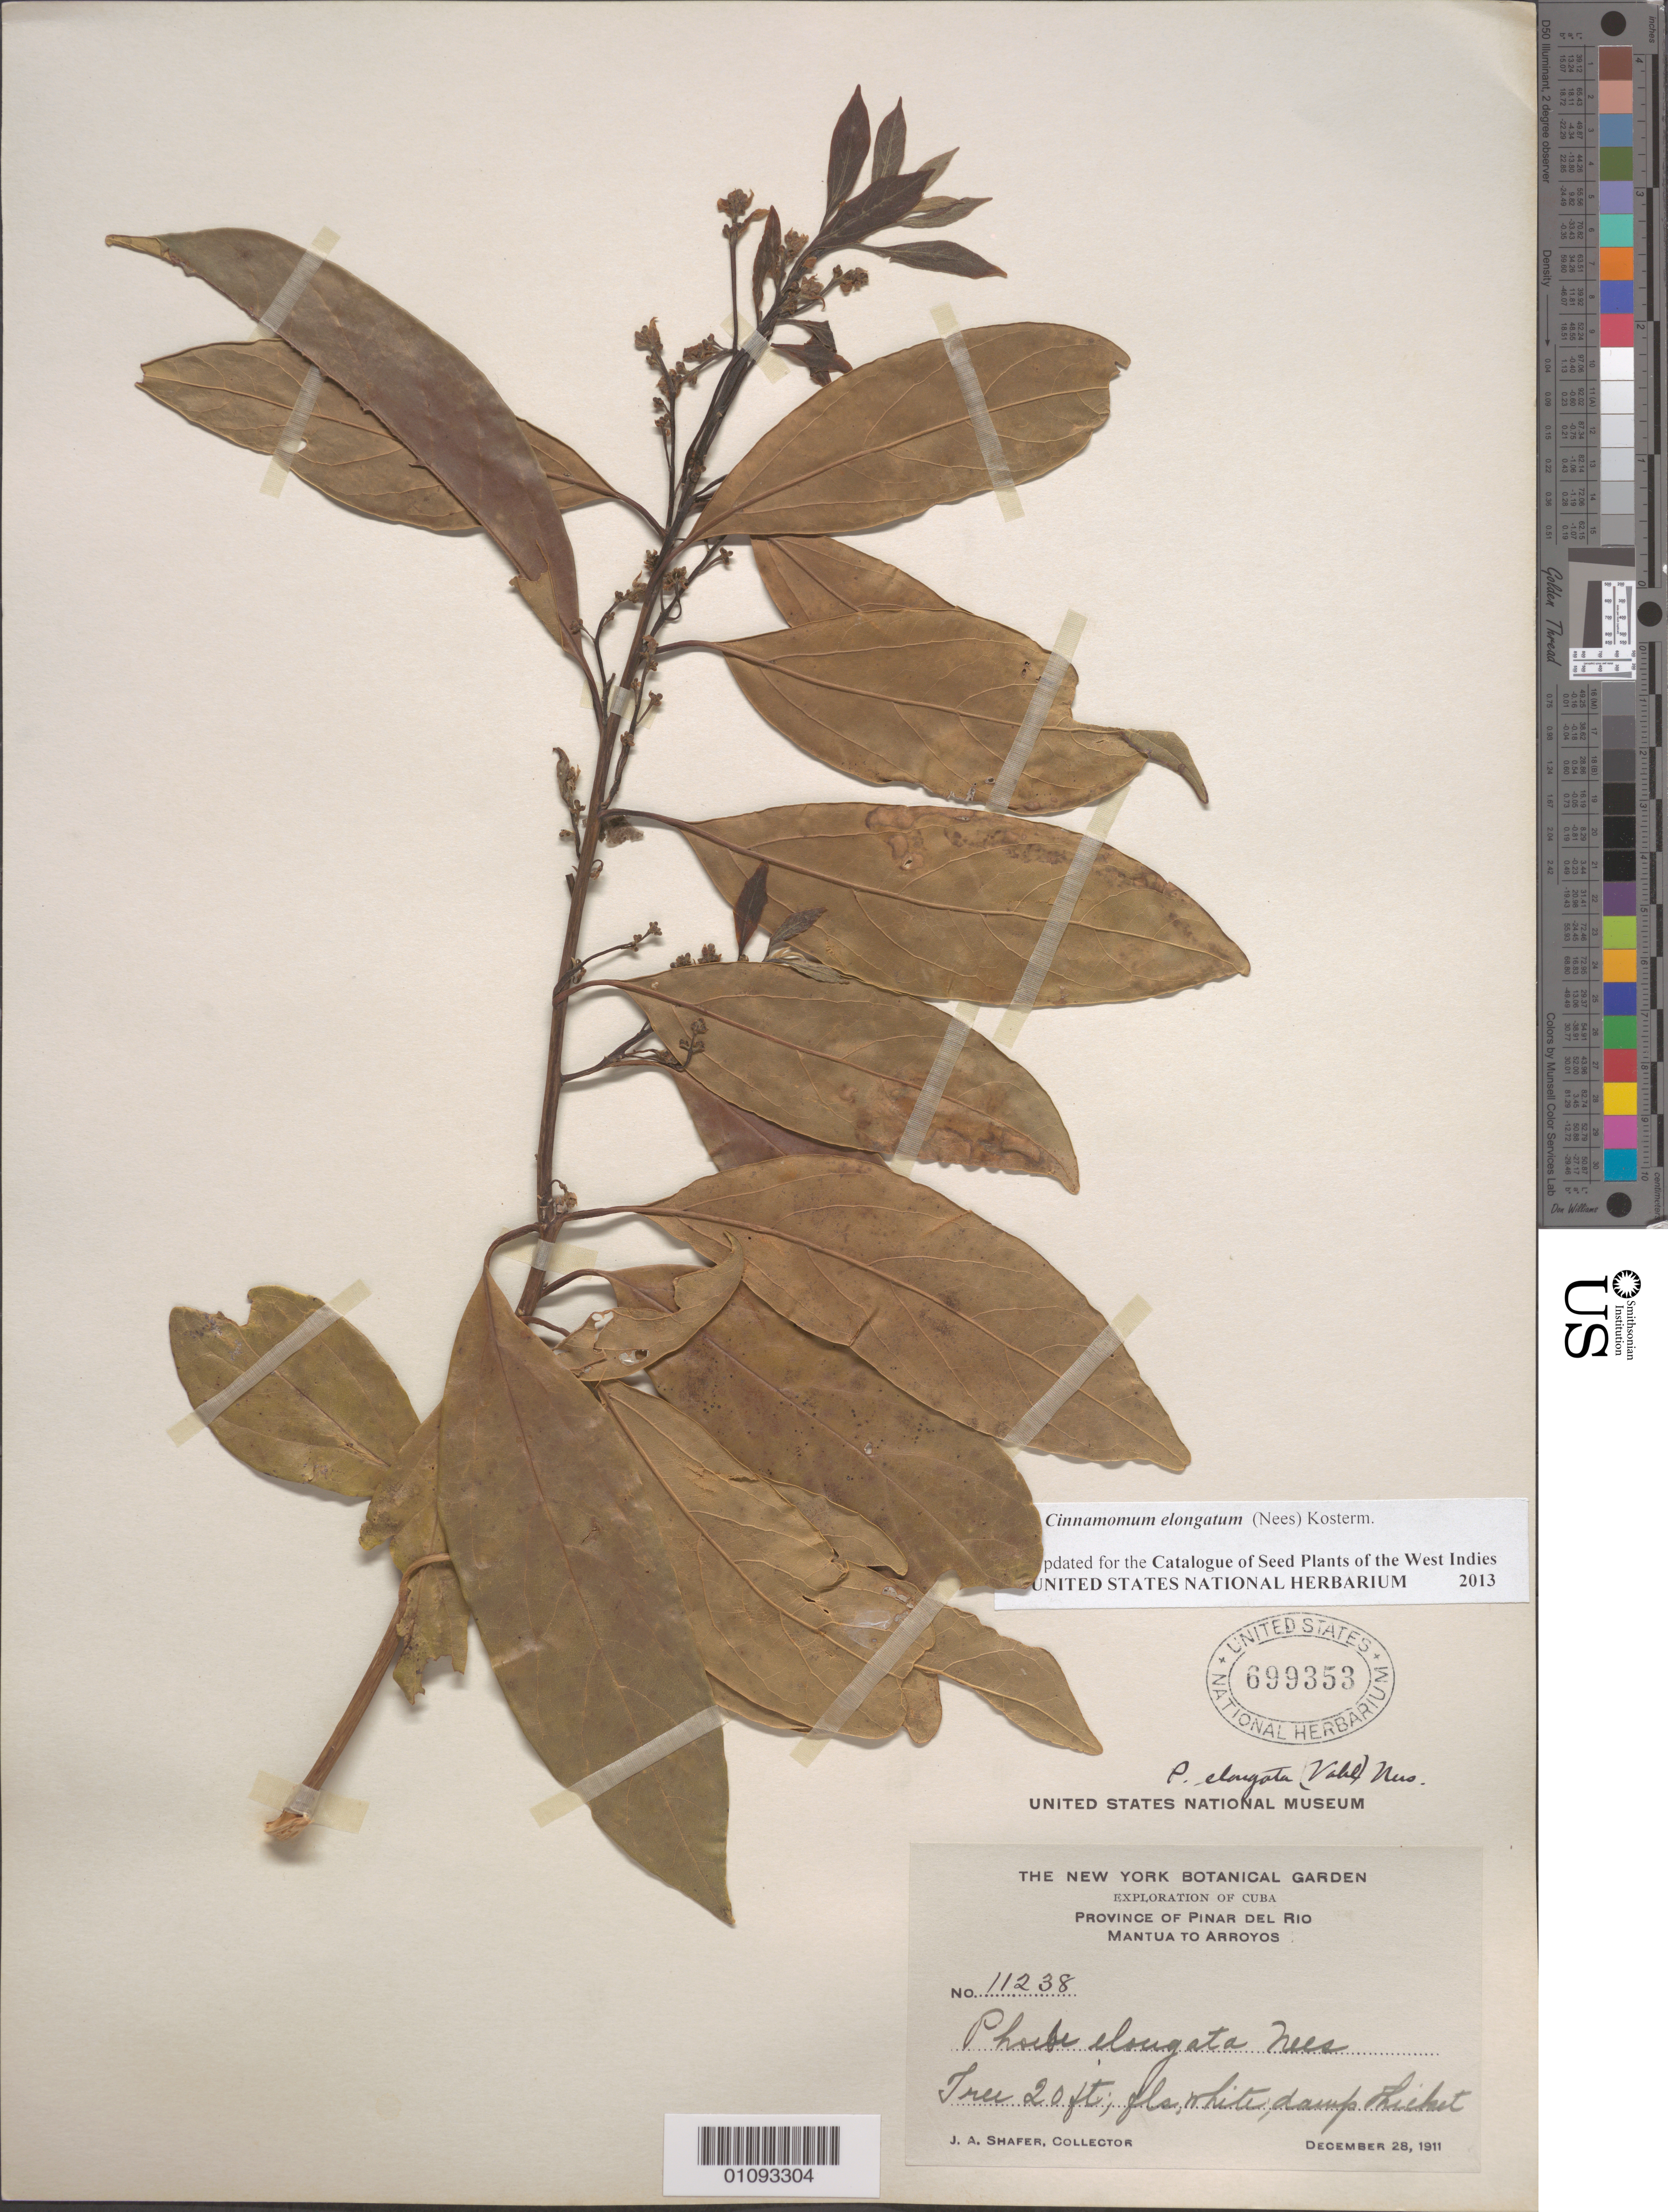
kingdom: Plantae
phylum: Tracheophyta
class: Magnoliopsida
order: Laurales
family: Lauraceae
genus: Phoebe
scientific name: Phoebe elongata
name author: (Vahl) Nees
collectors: J. A. Shafer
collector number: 11238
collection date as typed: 28 Dec 1911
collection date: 1911-12-28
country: Cuba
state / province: Pinar del Rio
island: Cuba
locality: Mantuua to Arroyos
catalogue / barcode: US 699353